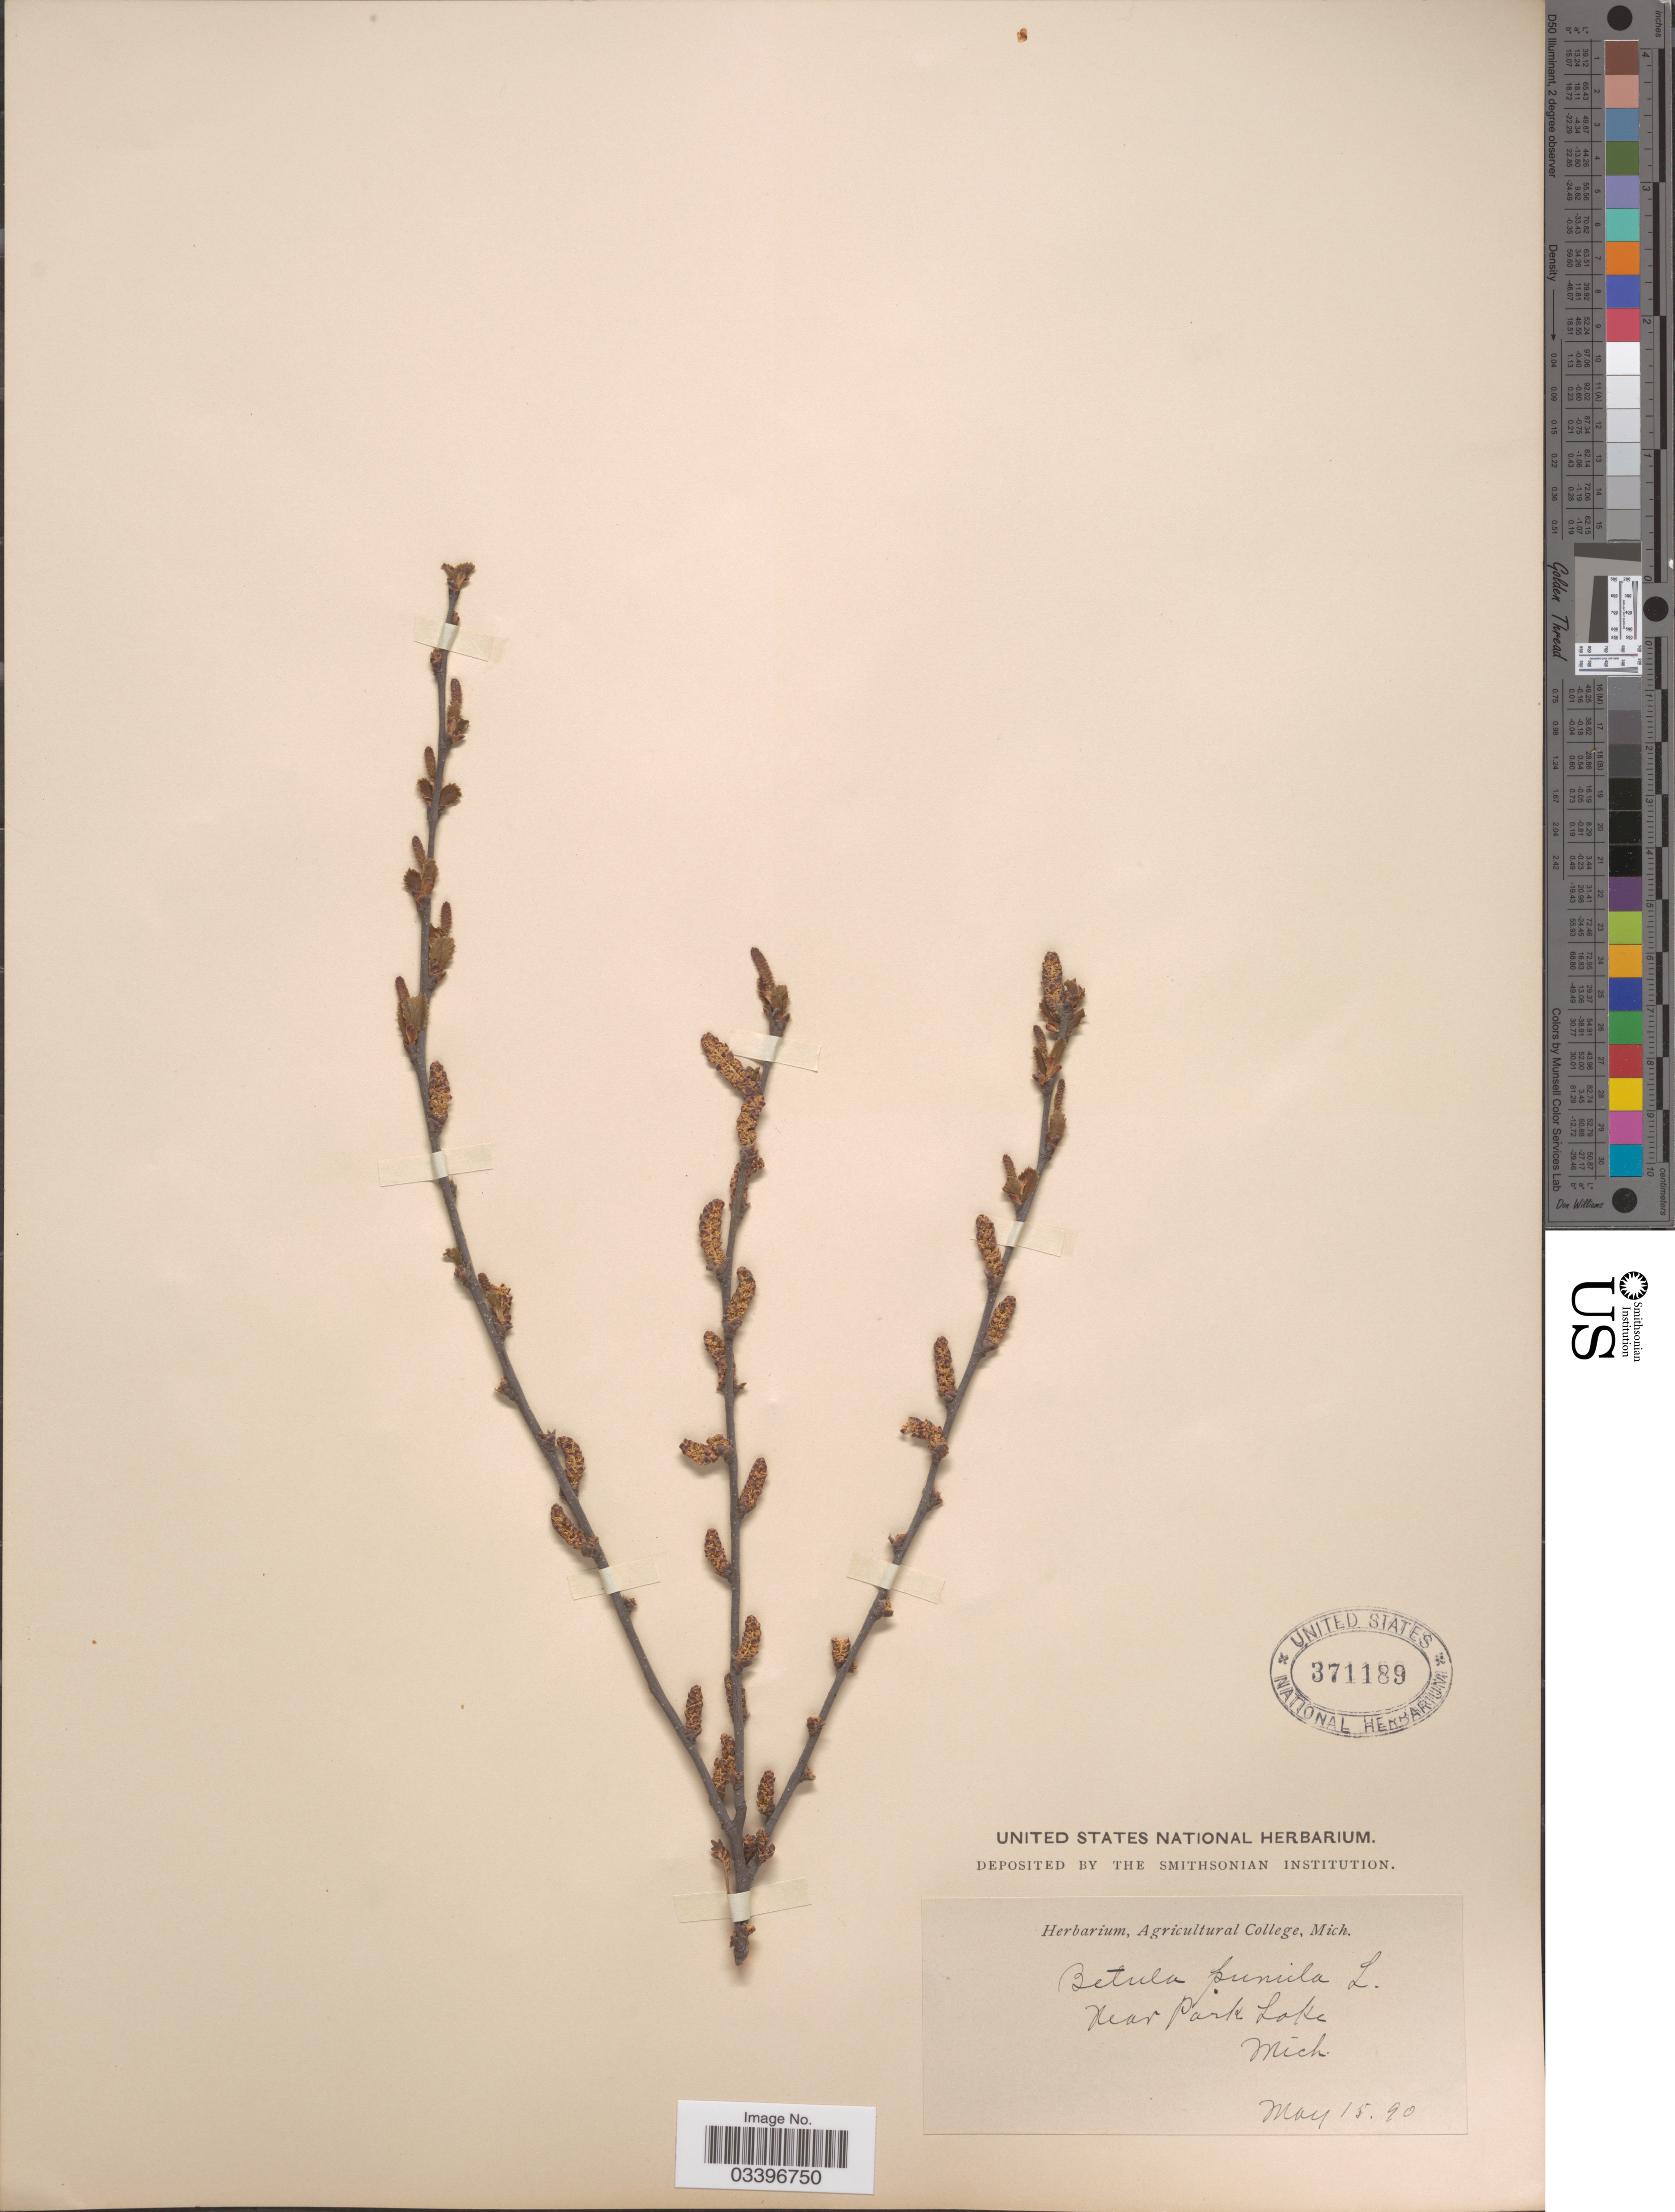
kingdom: Plantae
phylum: Tracheophyta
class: Magnoliopsida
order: Fagales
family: Betulaceae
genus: Betula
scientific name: Betula pumila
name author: L.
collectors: ex herb. Agricultural College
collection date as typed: Transcribed d/m/y: 15/5/90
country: United States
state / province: Michigan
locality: Near Park Lake.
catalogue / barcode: US 371189